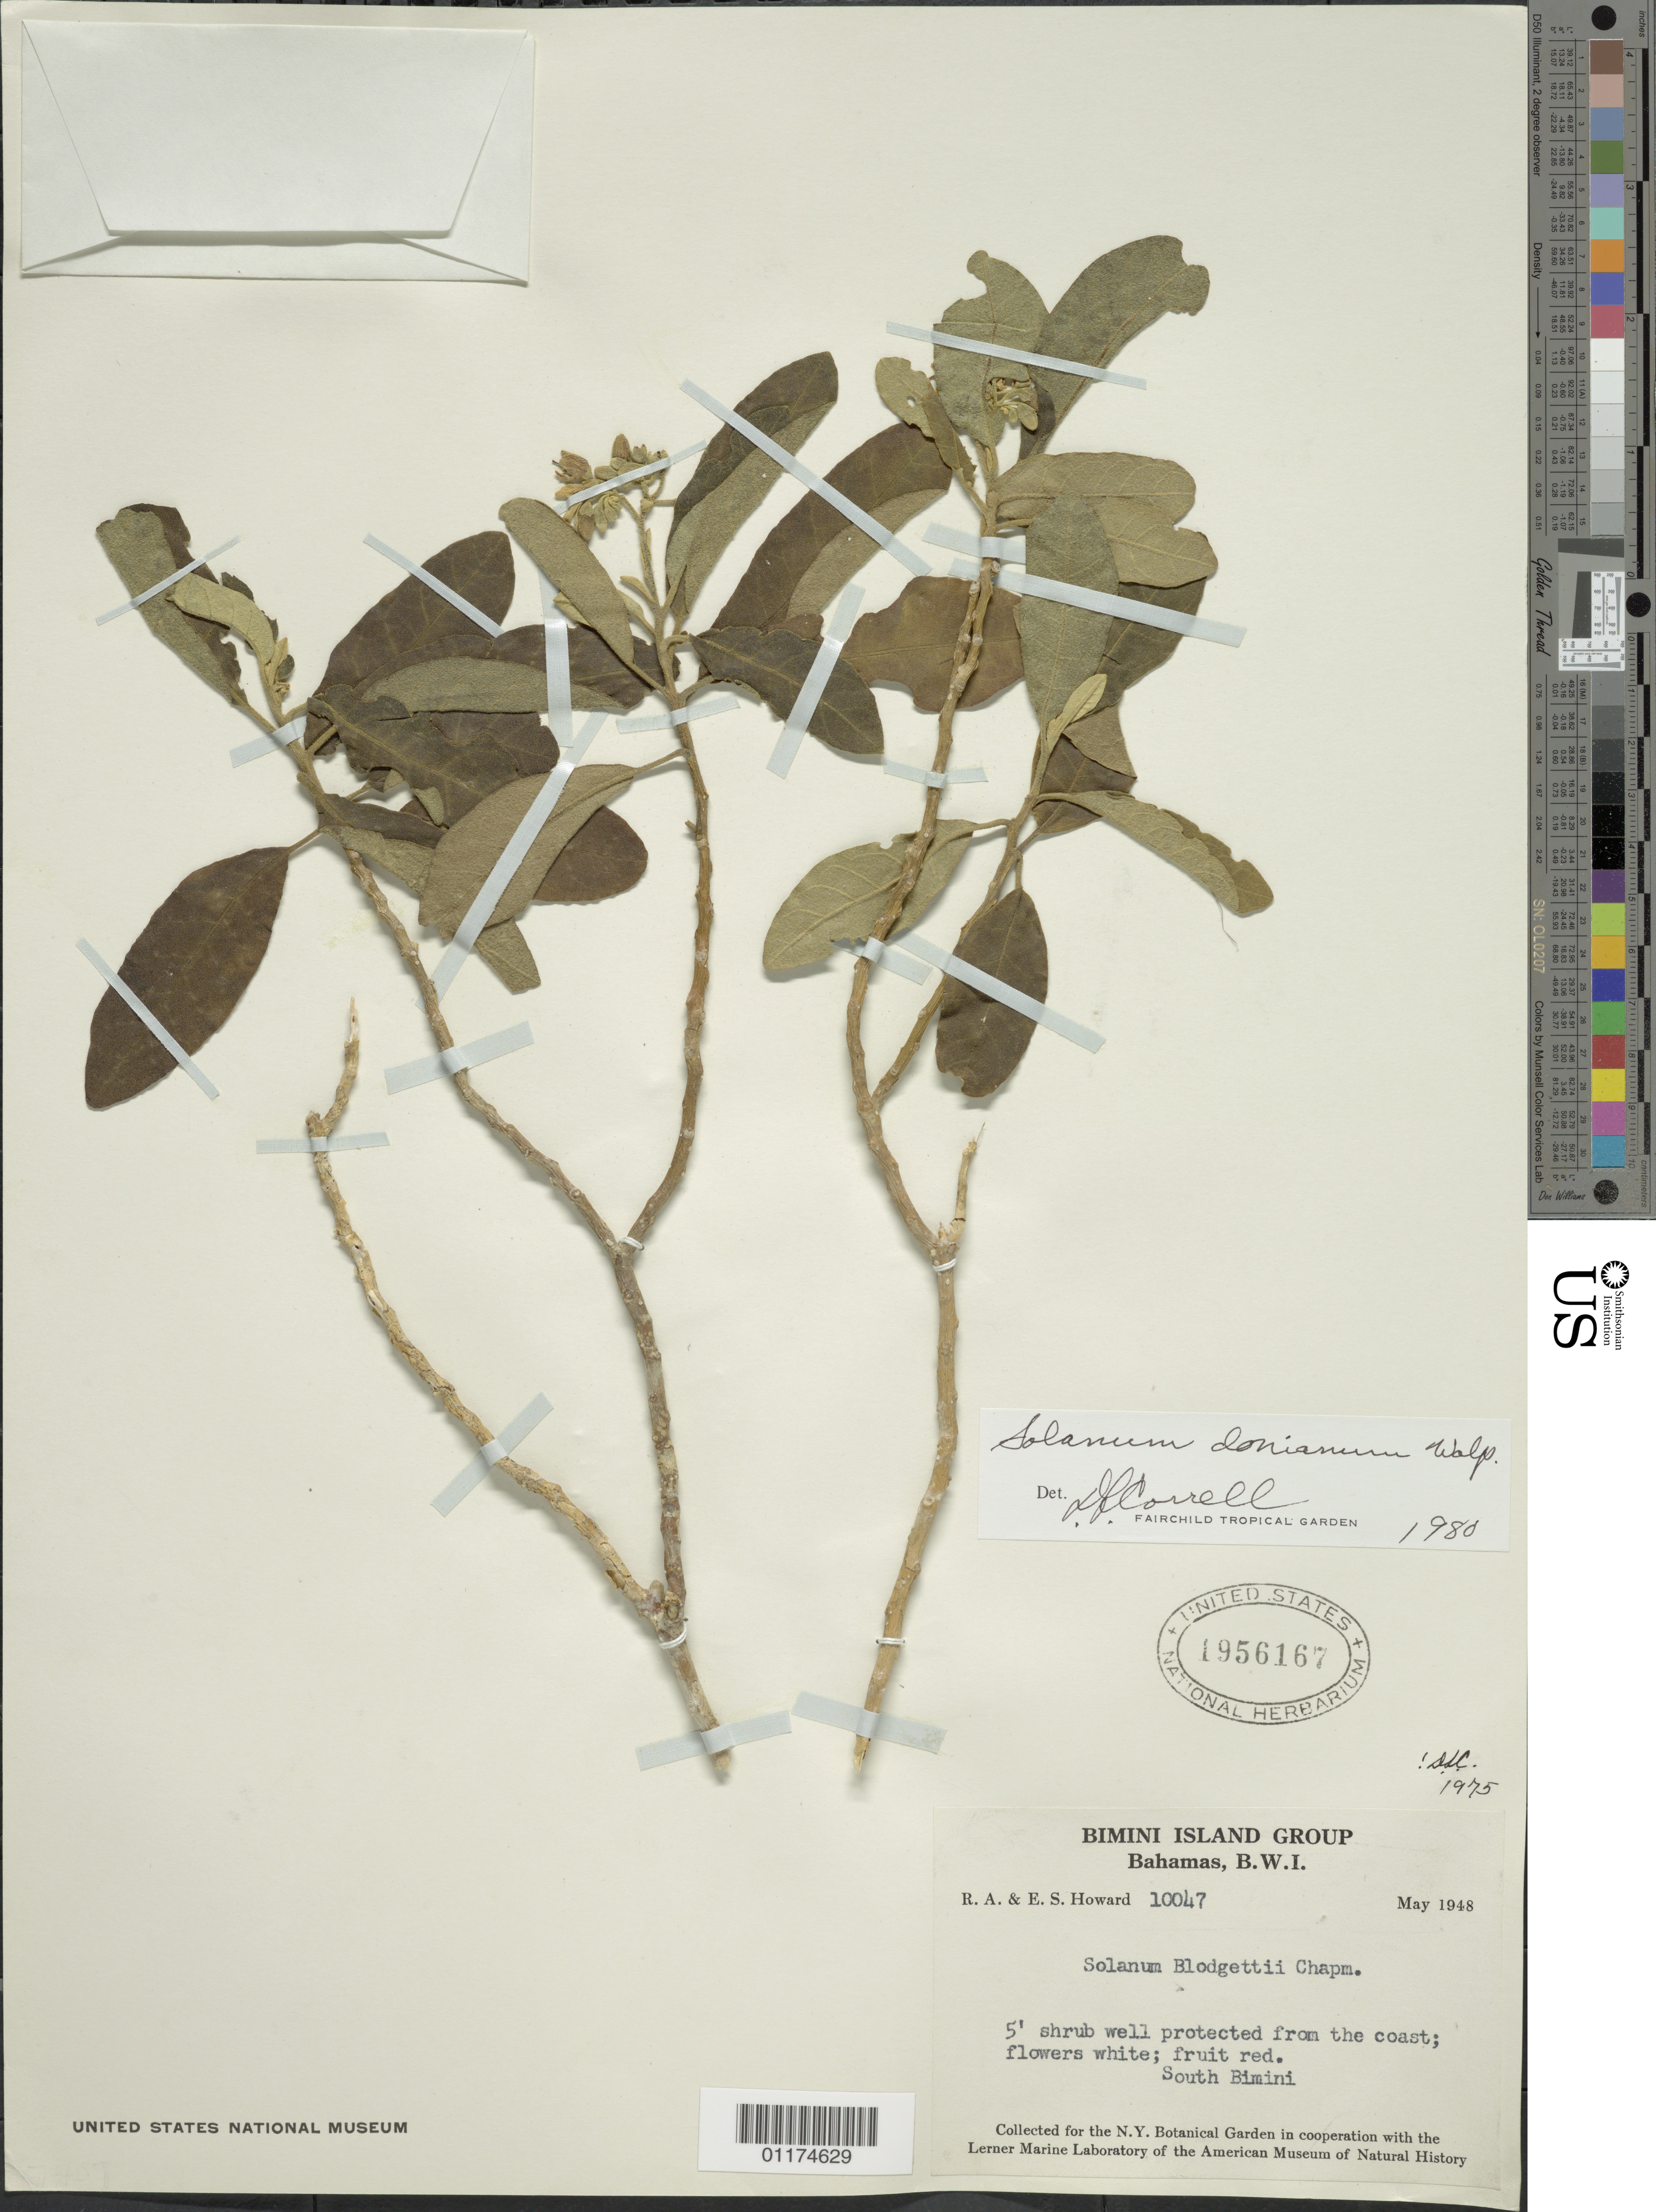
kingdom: Plantae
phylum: Tracheophyta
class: Magnoliopsida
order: Solanales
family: Solanaceae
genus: Solanum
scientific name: Solanum donianum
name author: Walp.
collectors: R. A. Howard & E. S. Howard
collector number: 10047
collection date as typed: May 1948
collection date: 1948-05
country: Bahamas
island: South Bimini I.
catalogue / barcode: US 1956167